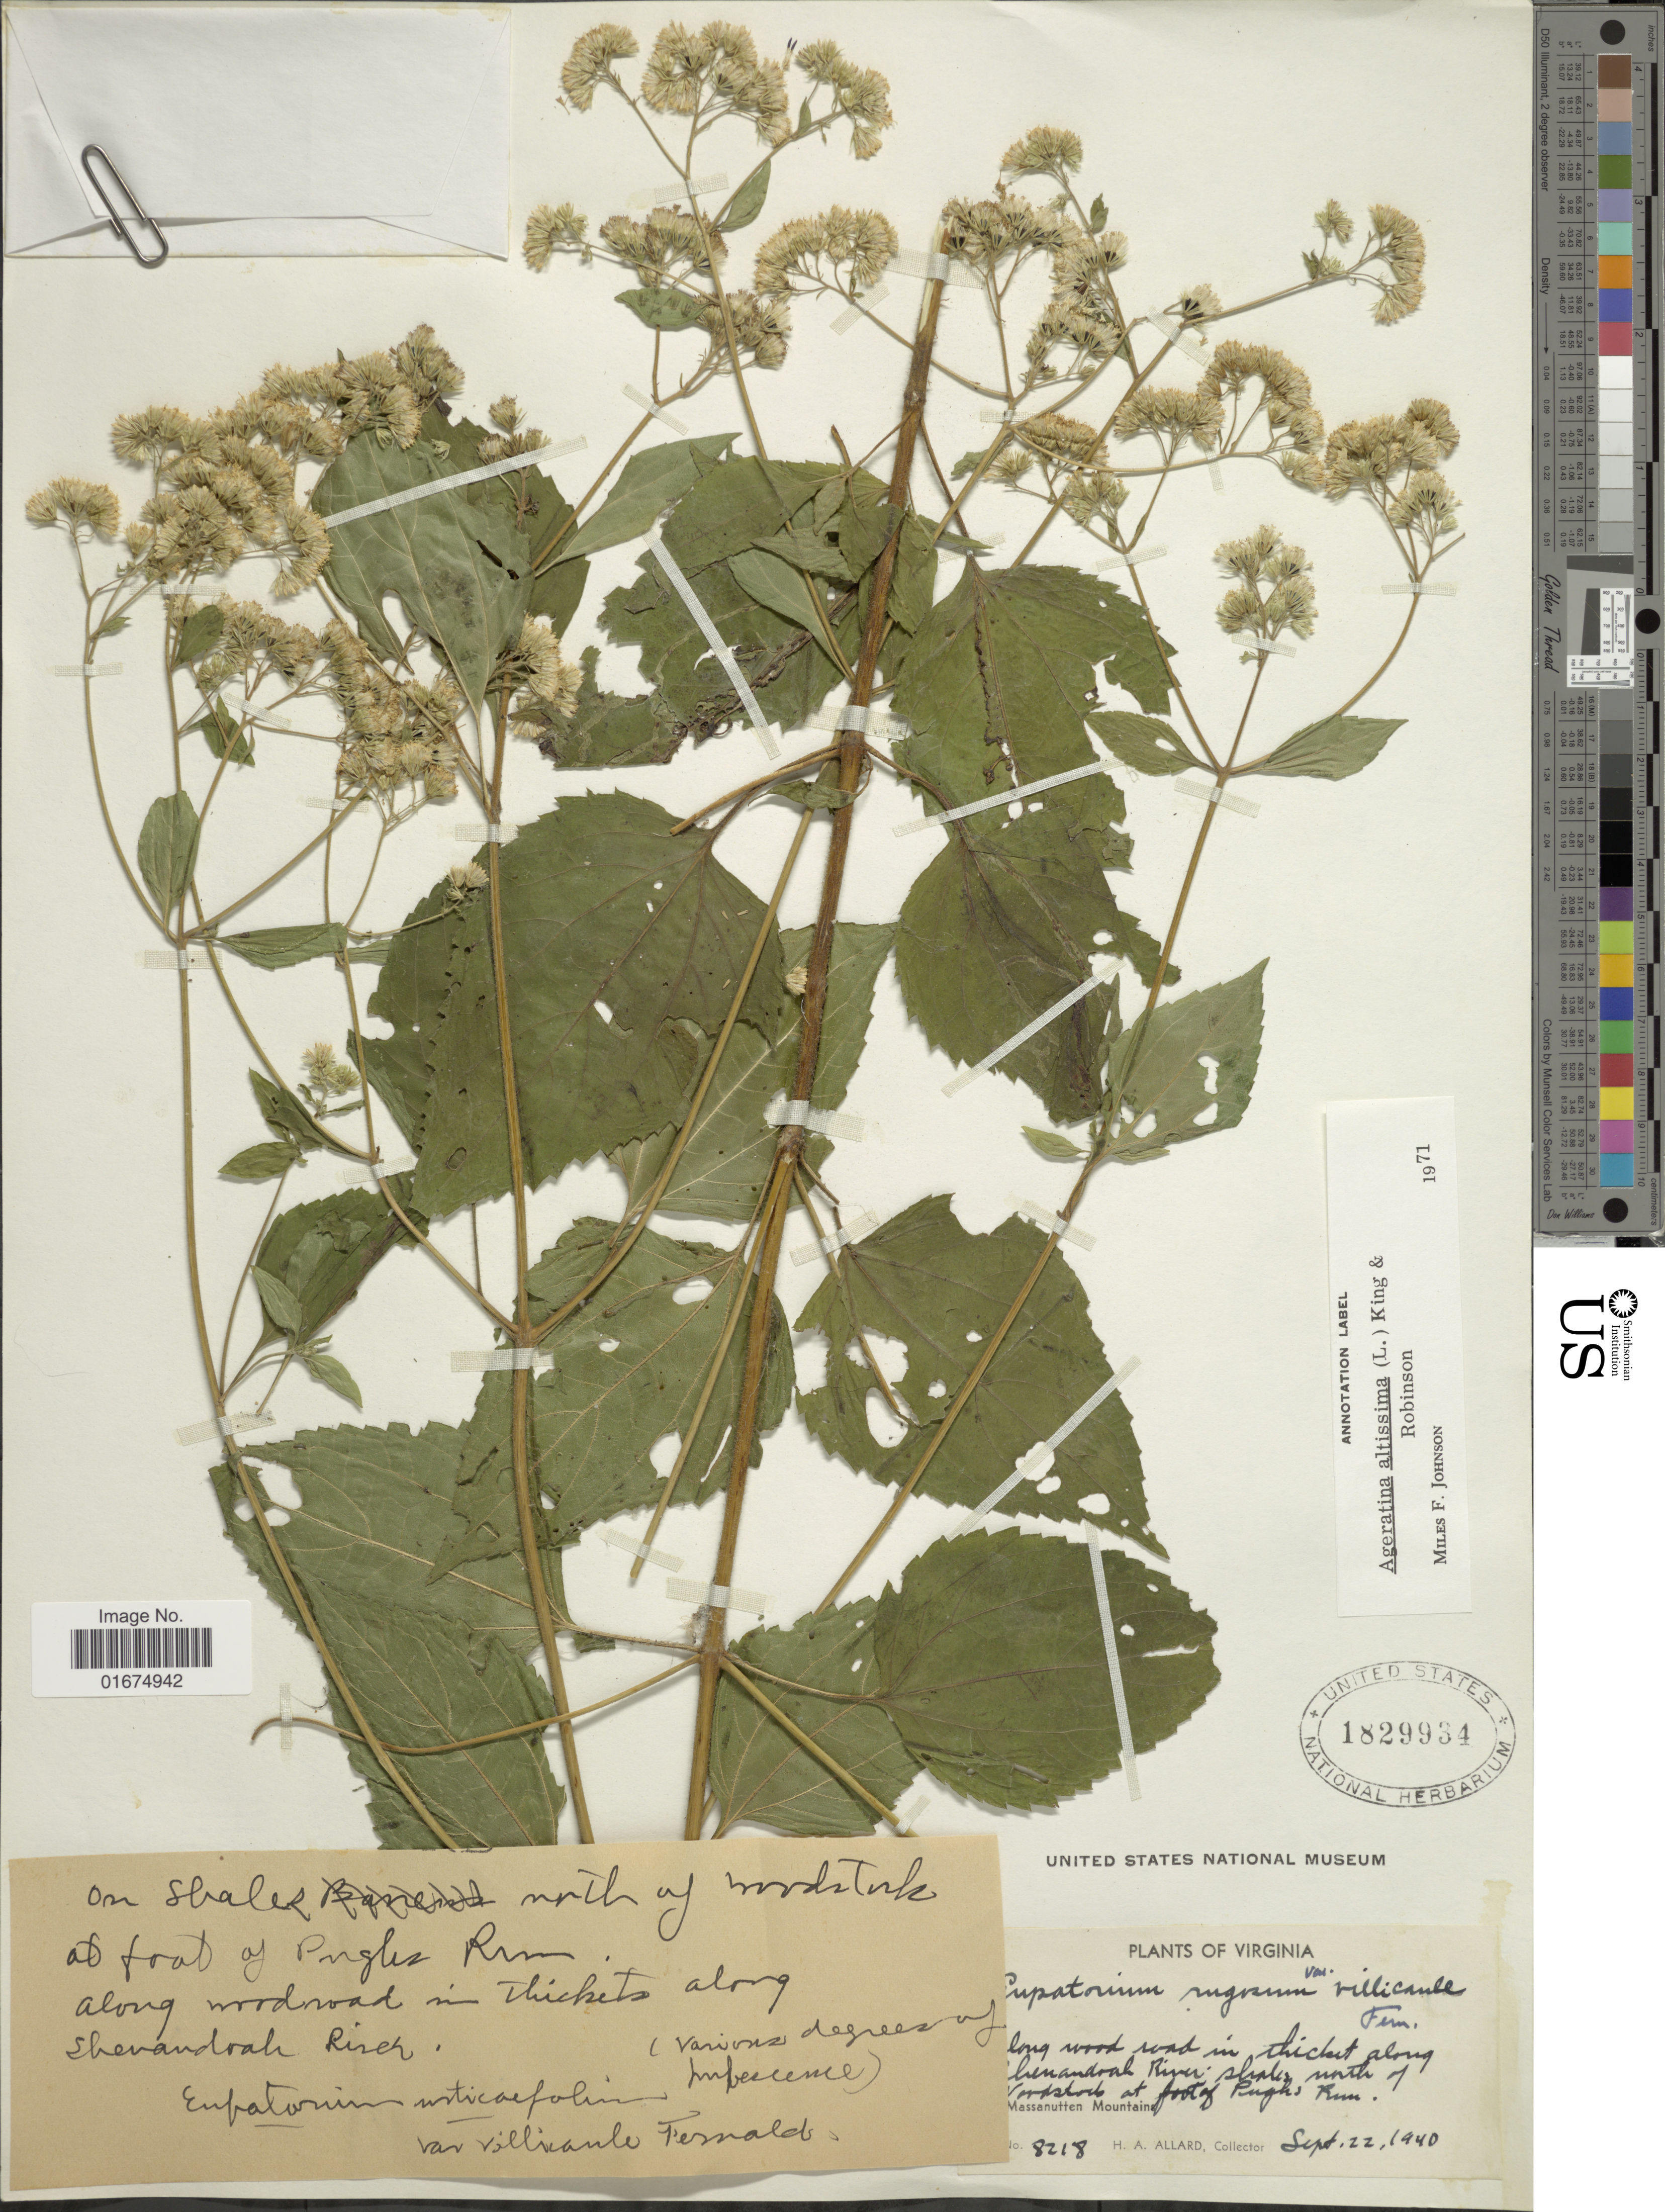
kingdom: Plantae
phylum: Tracheophyta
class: Magnoliopsida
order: Asterales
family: Asteraceae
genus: Ageratina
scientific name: Ageratina altissima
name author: (L.) R.M. King & H. Rob.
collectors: H. A. Allard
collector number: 8218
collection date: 1940-09-22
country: United States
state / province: Virginia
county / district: Shenandoah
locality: Along woodroad in thickets along Shenandoah River, Woodstock at foot of Pughs Run, Massanutten Mountains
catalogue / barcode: US 1829934